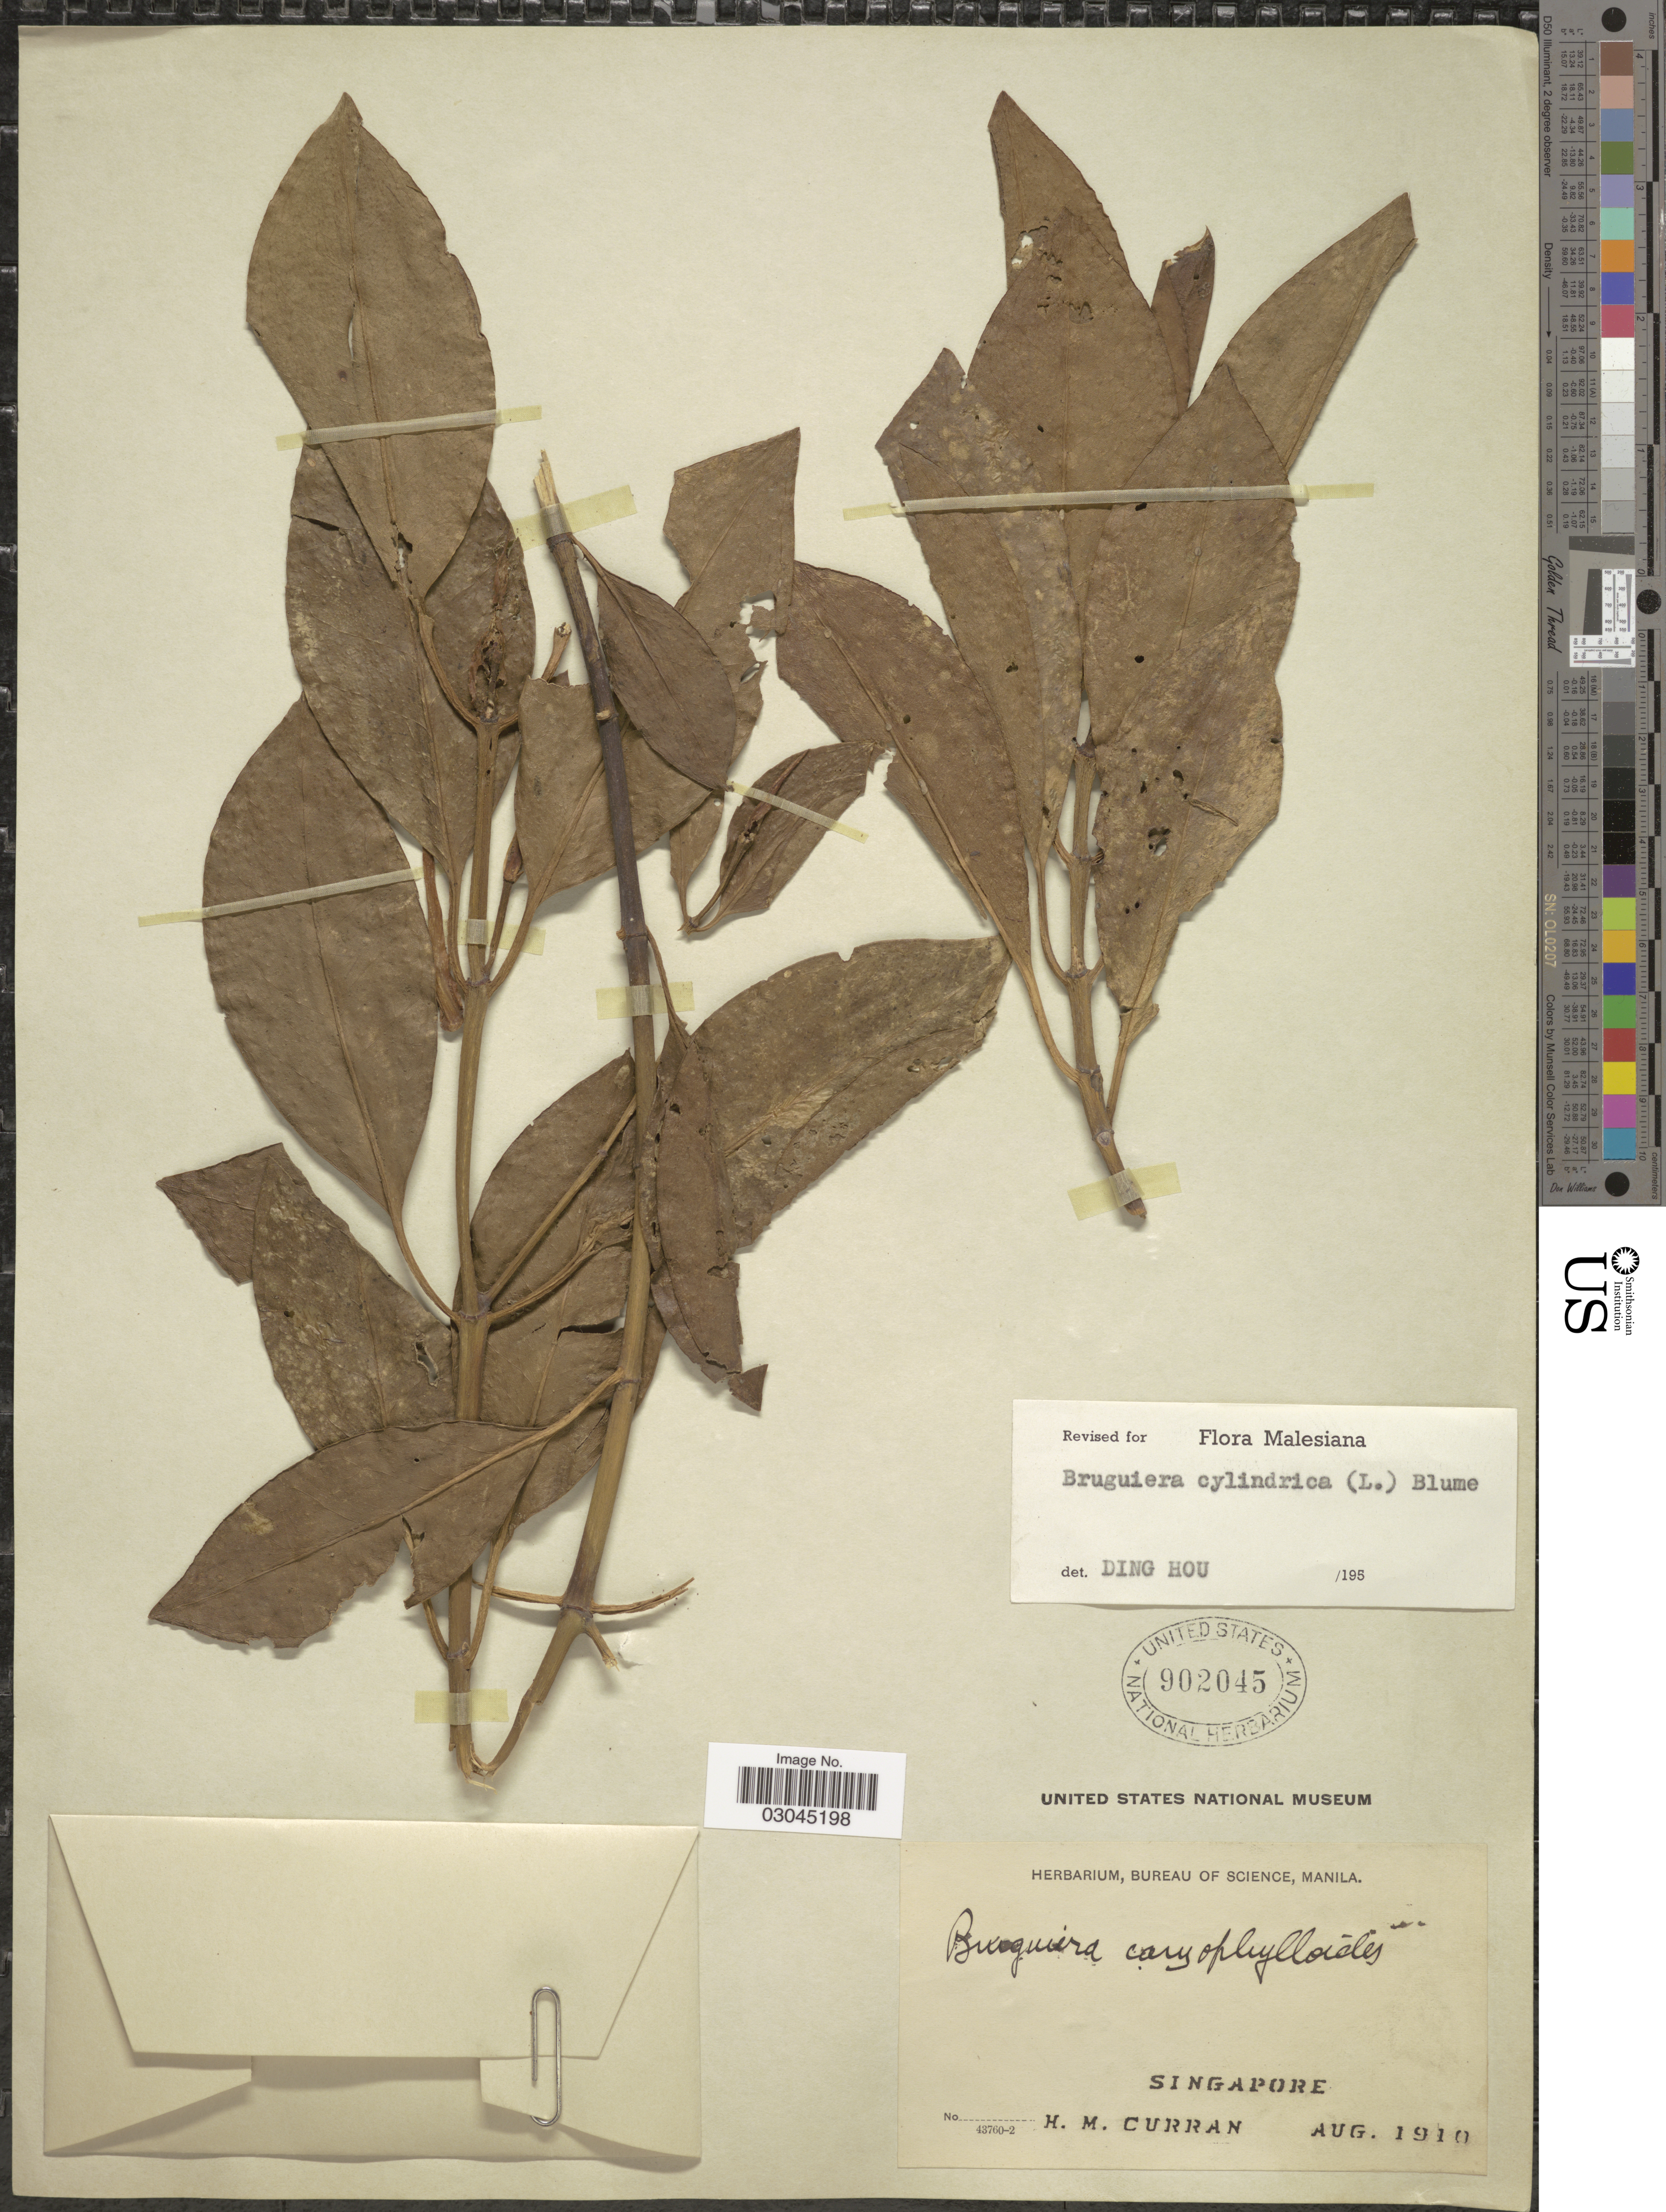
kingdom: Plantae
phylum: Tracheophyta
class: Magnoliopsida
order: Malpighiales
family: Rhizophoraceae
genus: Bruguiera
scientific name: Bruguiera cylindrica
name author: (L.) Blume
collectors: H. M. Curran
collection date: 1910-08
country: Singapore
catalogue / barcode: US 902045